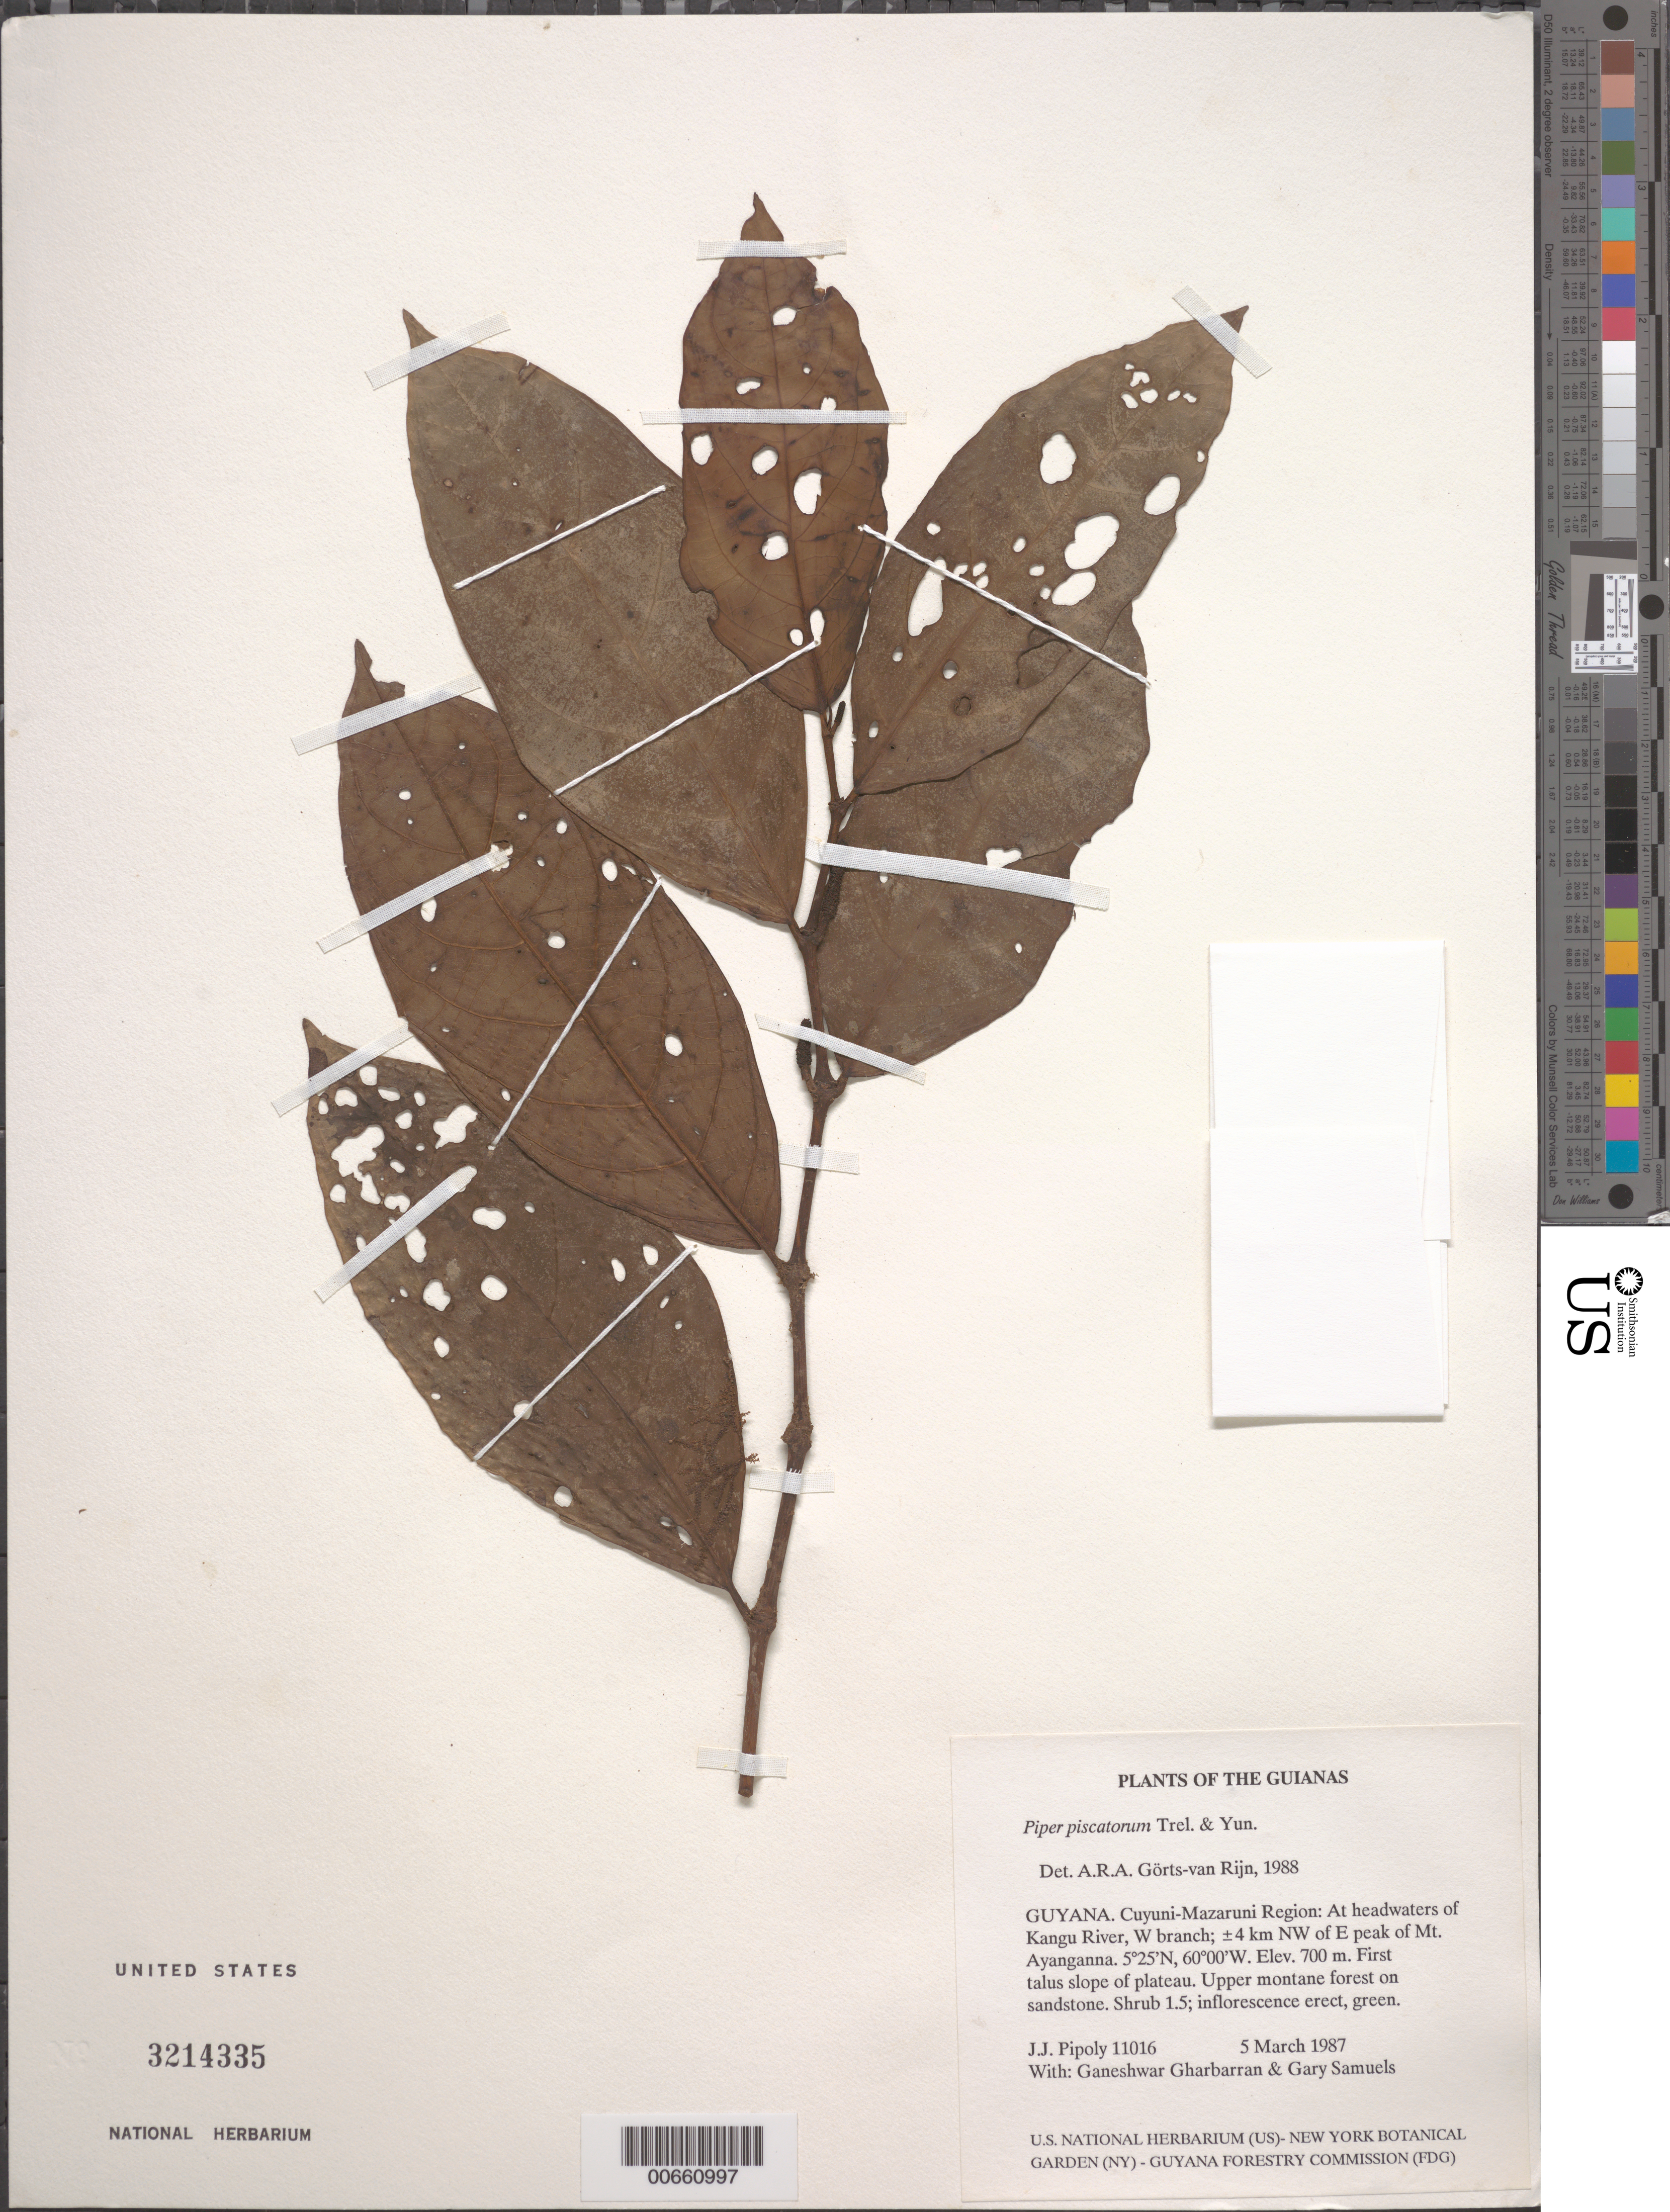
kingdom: Plantae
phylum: Tracheophyta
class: Magnoliopsida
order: Piperales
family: Piperaceae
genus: Piper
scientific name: Piper piscatorum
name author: Trel. & Yunck.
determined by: Görts-van Rijn, A. R. A.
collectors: J. J. Pipoly, G. Gharbarran & G. Samuels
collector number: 11016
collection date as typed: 5 March 1987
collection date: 1987-03-05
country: Guyana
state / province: Cuyuni-Mazaruni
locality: Headwaters of Kangu R., W branch; ±4 km NW of E peak of Mt. Ayanganna. First talus slope of plateau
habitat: Upper montane forest on sandstone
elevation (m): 700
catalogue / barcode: US 3214335